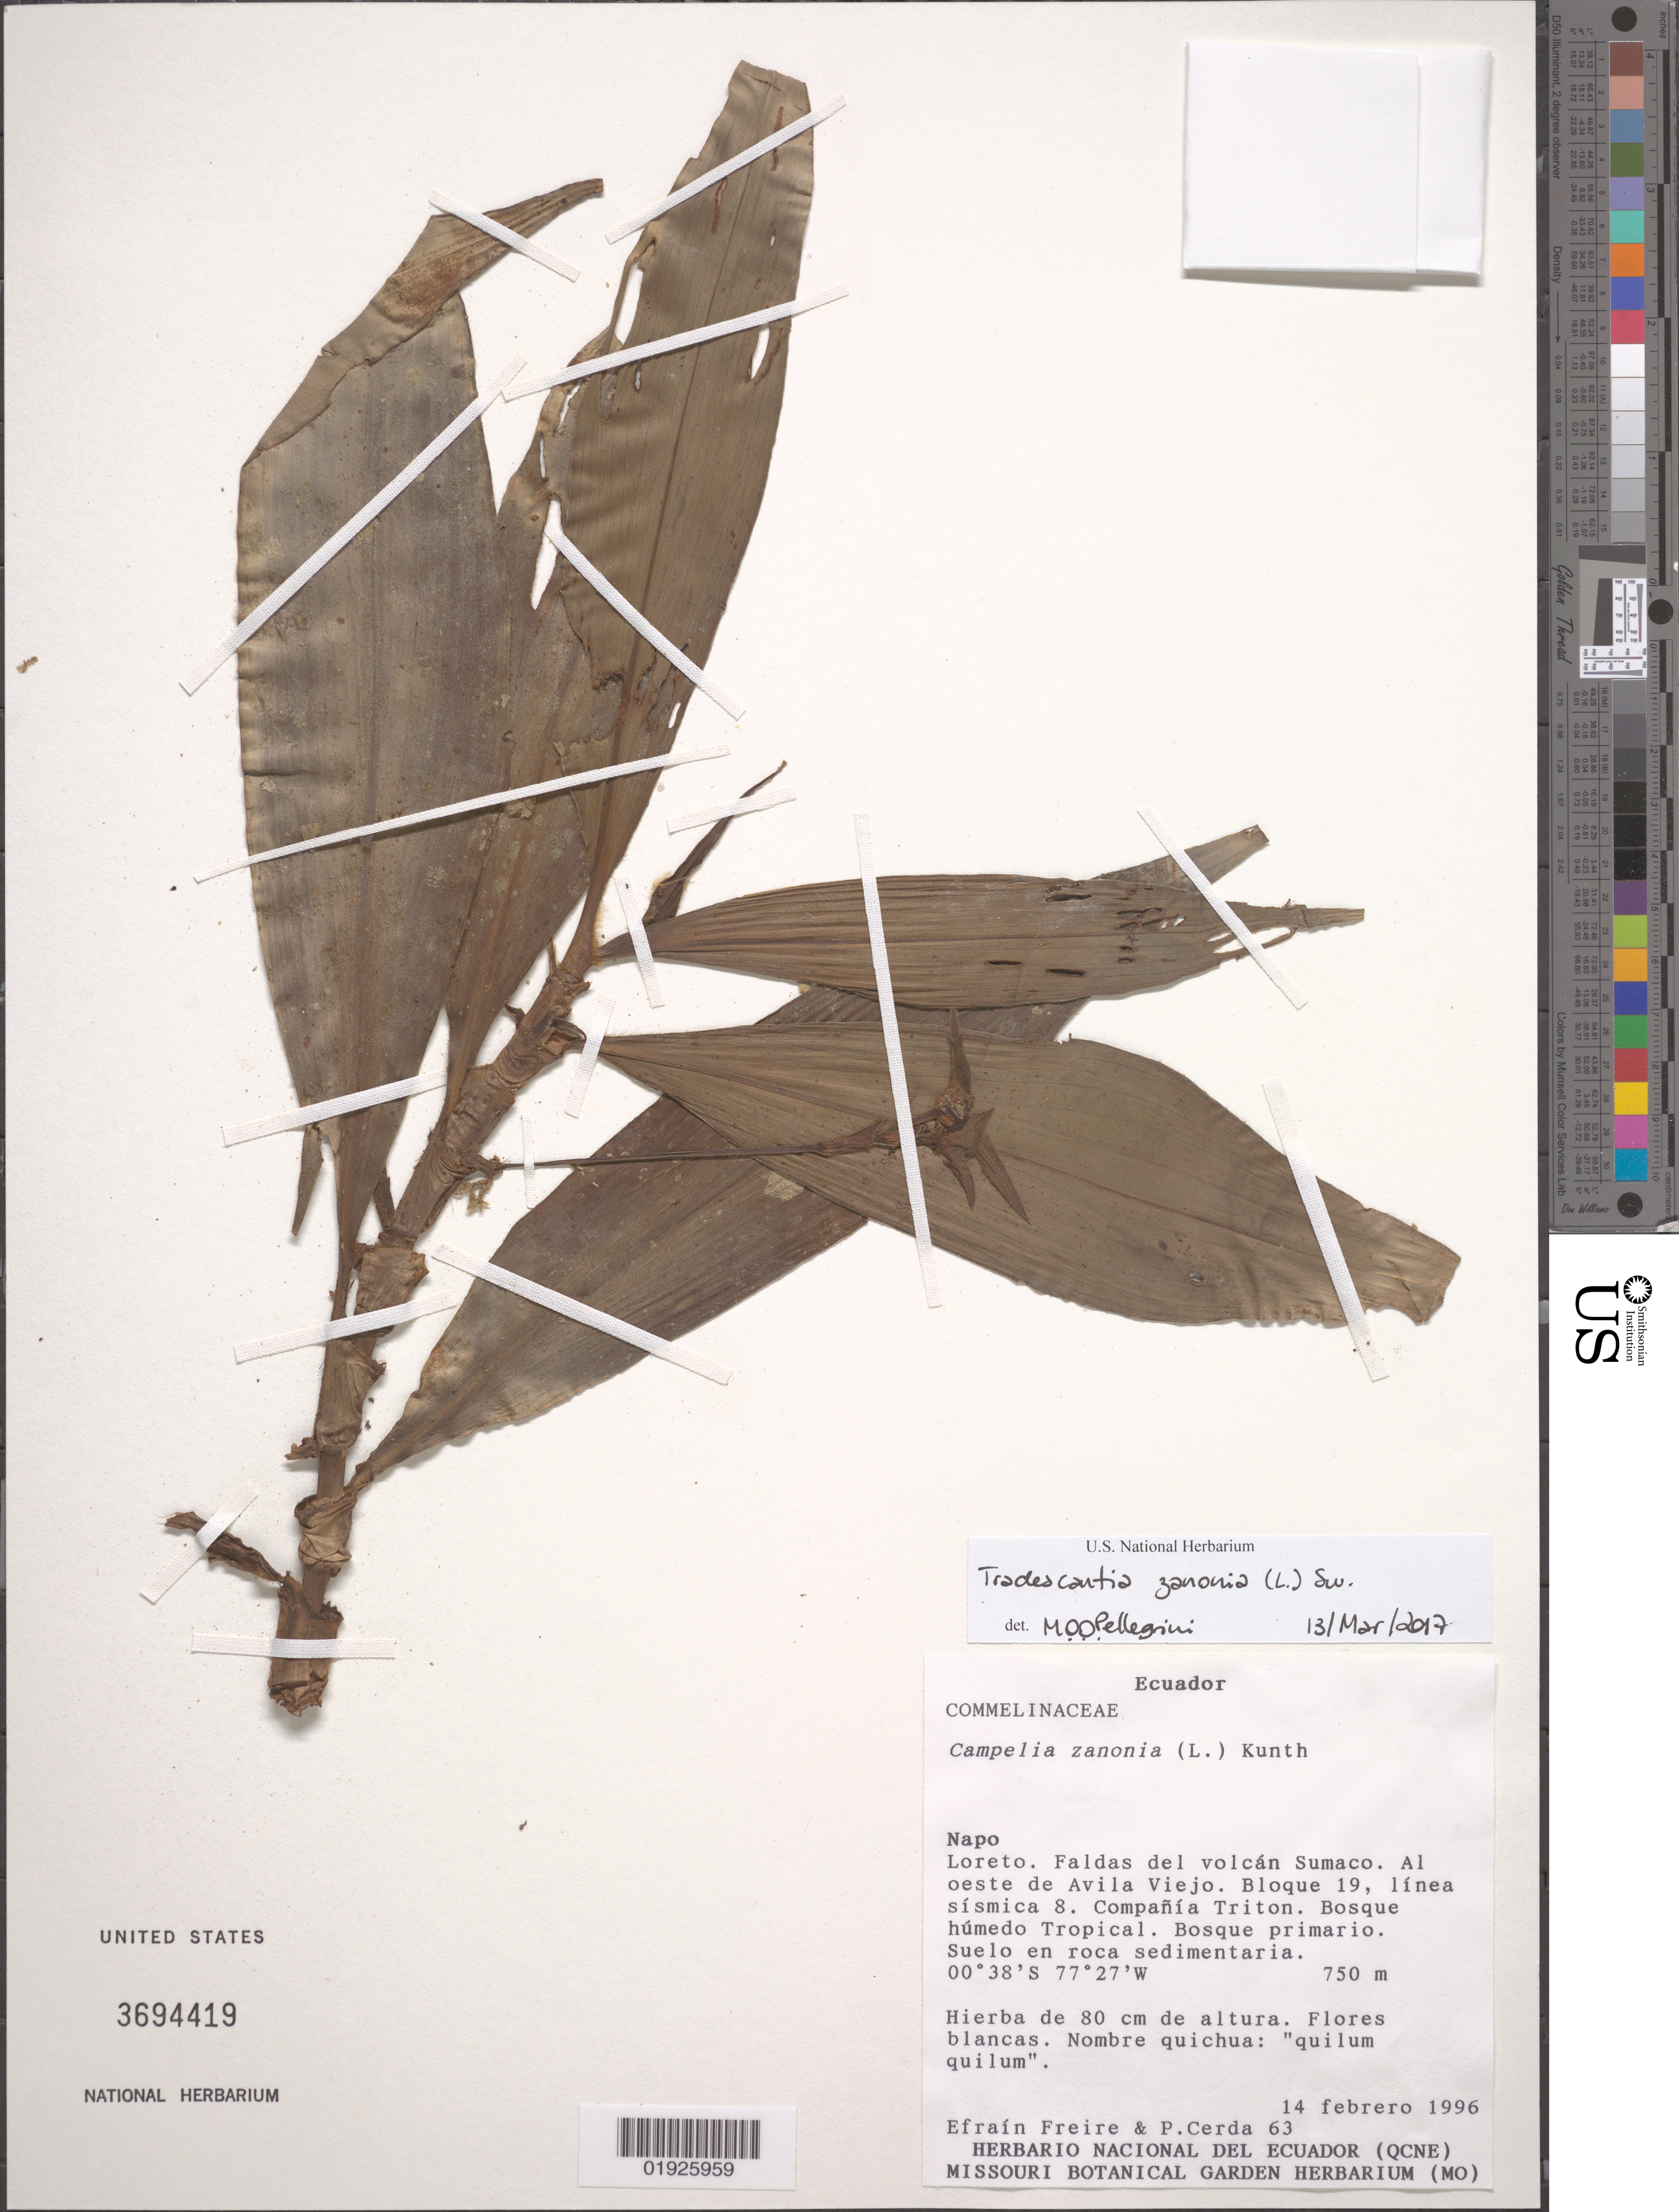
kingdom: Plantae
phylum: Tracheophyta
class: Liliopsida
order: Commelinales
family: Commelinaceae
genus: Tradescantia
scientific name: Tradescantia zanonia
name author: (L.) Sw.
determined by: Pellegrini, M. O. de Oliveira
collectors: E. Freire & P. Cerda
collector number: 63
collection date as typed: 14 Feb 1996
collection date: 1996-02-14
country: Ecuador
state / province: Napo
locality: Loreto. Faldas del volcán Sumaco, al oeste de Avila viejo, Bloque 19, línea sísmica 8, Compañía Triton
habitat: Bosque humedo Tropical. Bosque primario. Suelo en roca sedimentaria.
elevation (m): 750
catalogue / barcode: US 3694419